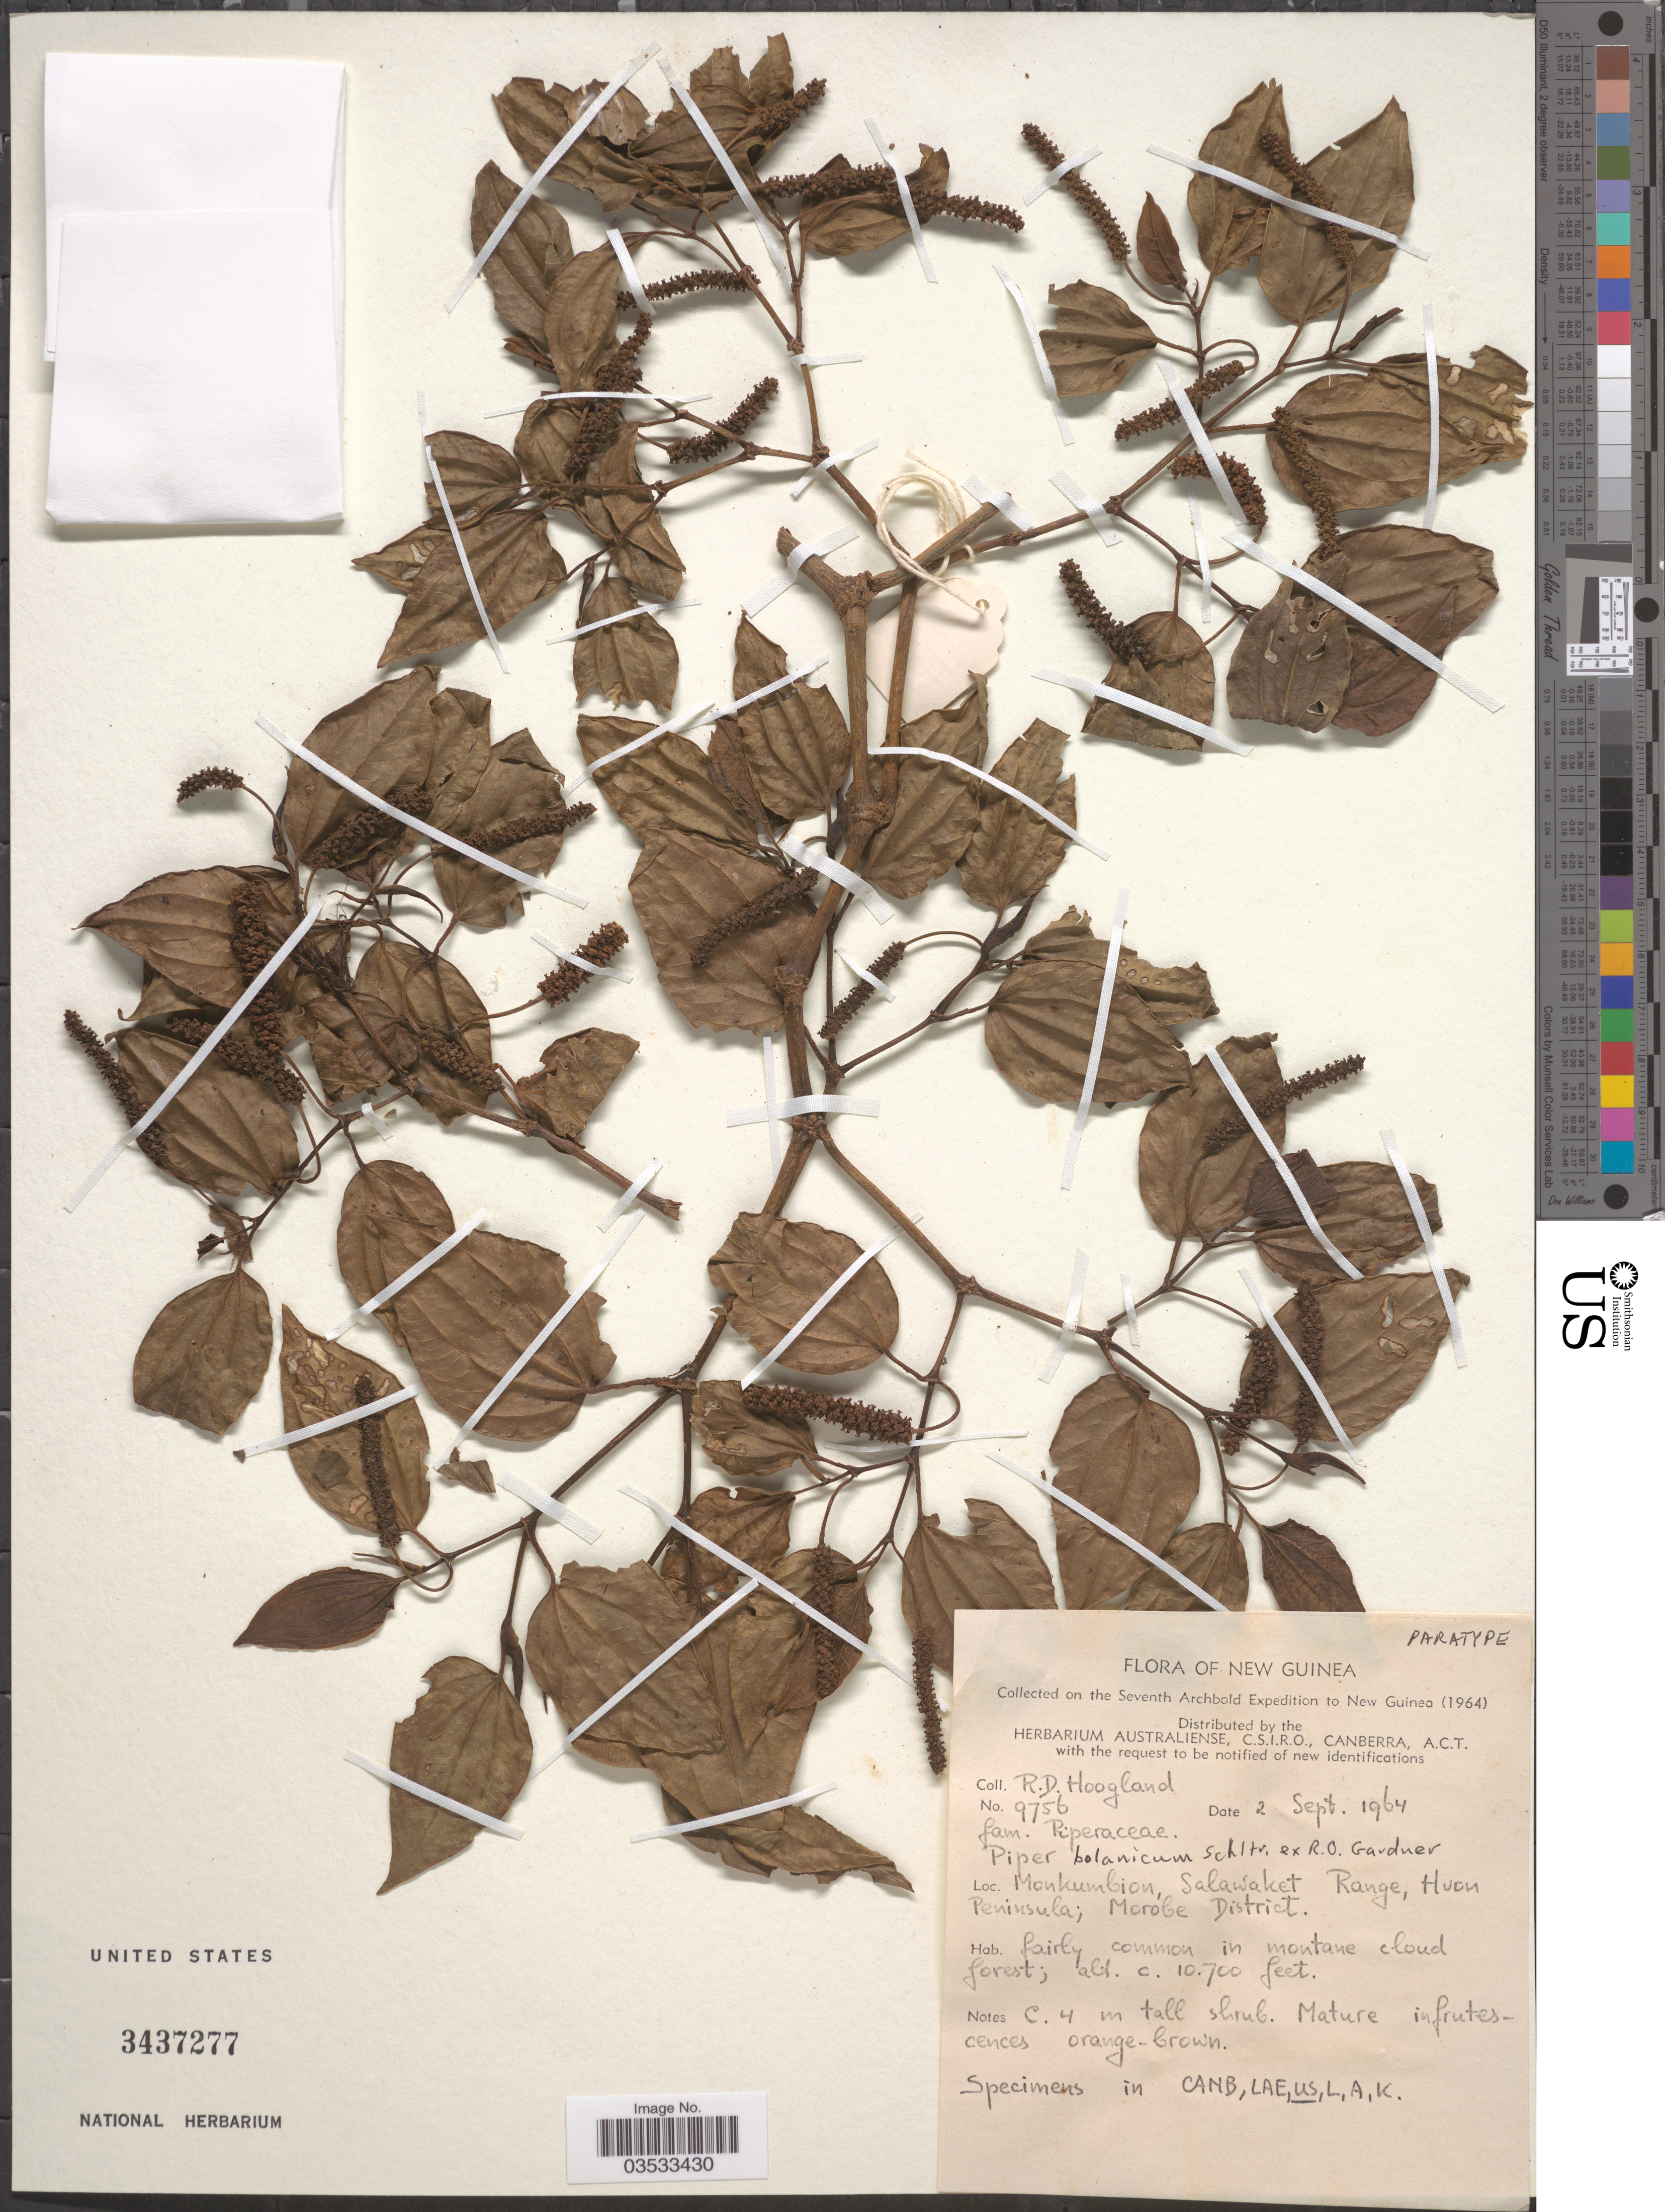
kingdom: Plantae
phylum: Tracheophyta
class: Magnoliopsida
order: Piperales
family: Piperaceae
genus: Piper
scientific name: Piper bolanicum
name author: Schltr. ex R.O. Gardner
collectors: R. D. Hoogland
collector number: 9456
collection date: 1964-09-02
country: Papua New Guinea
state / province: Morobe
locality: Monkumbion, Salawaket Range, Huon Peninsula, Morobe District.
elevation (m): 3261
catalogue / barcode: US 3437277